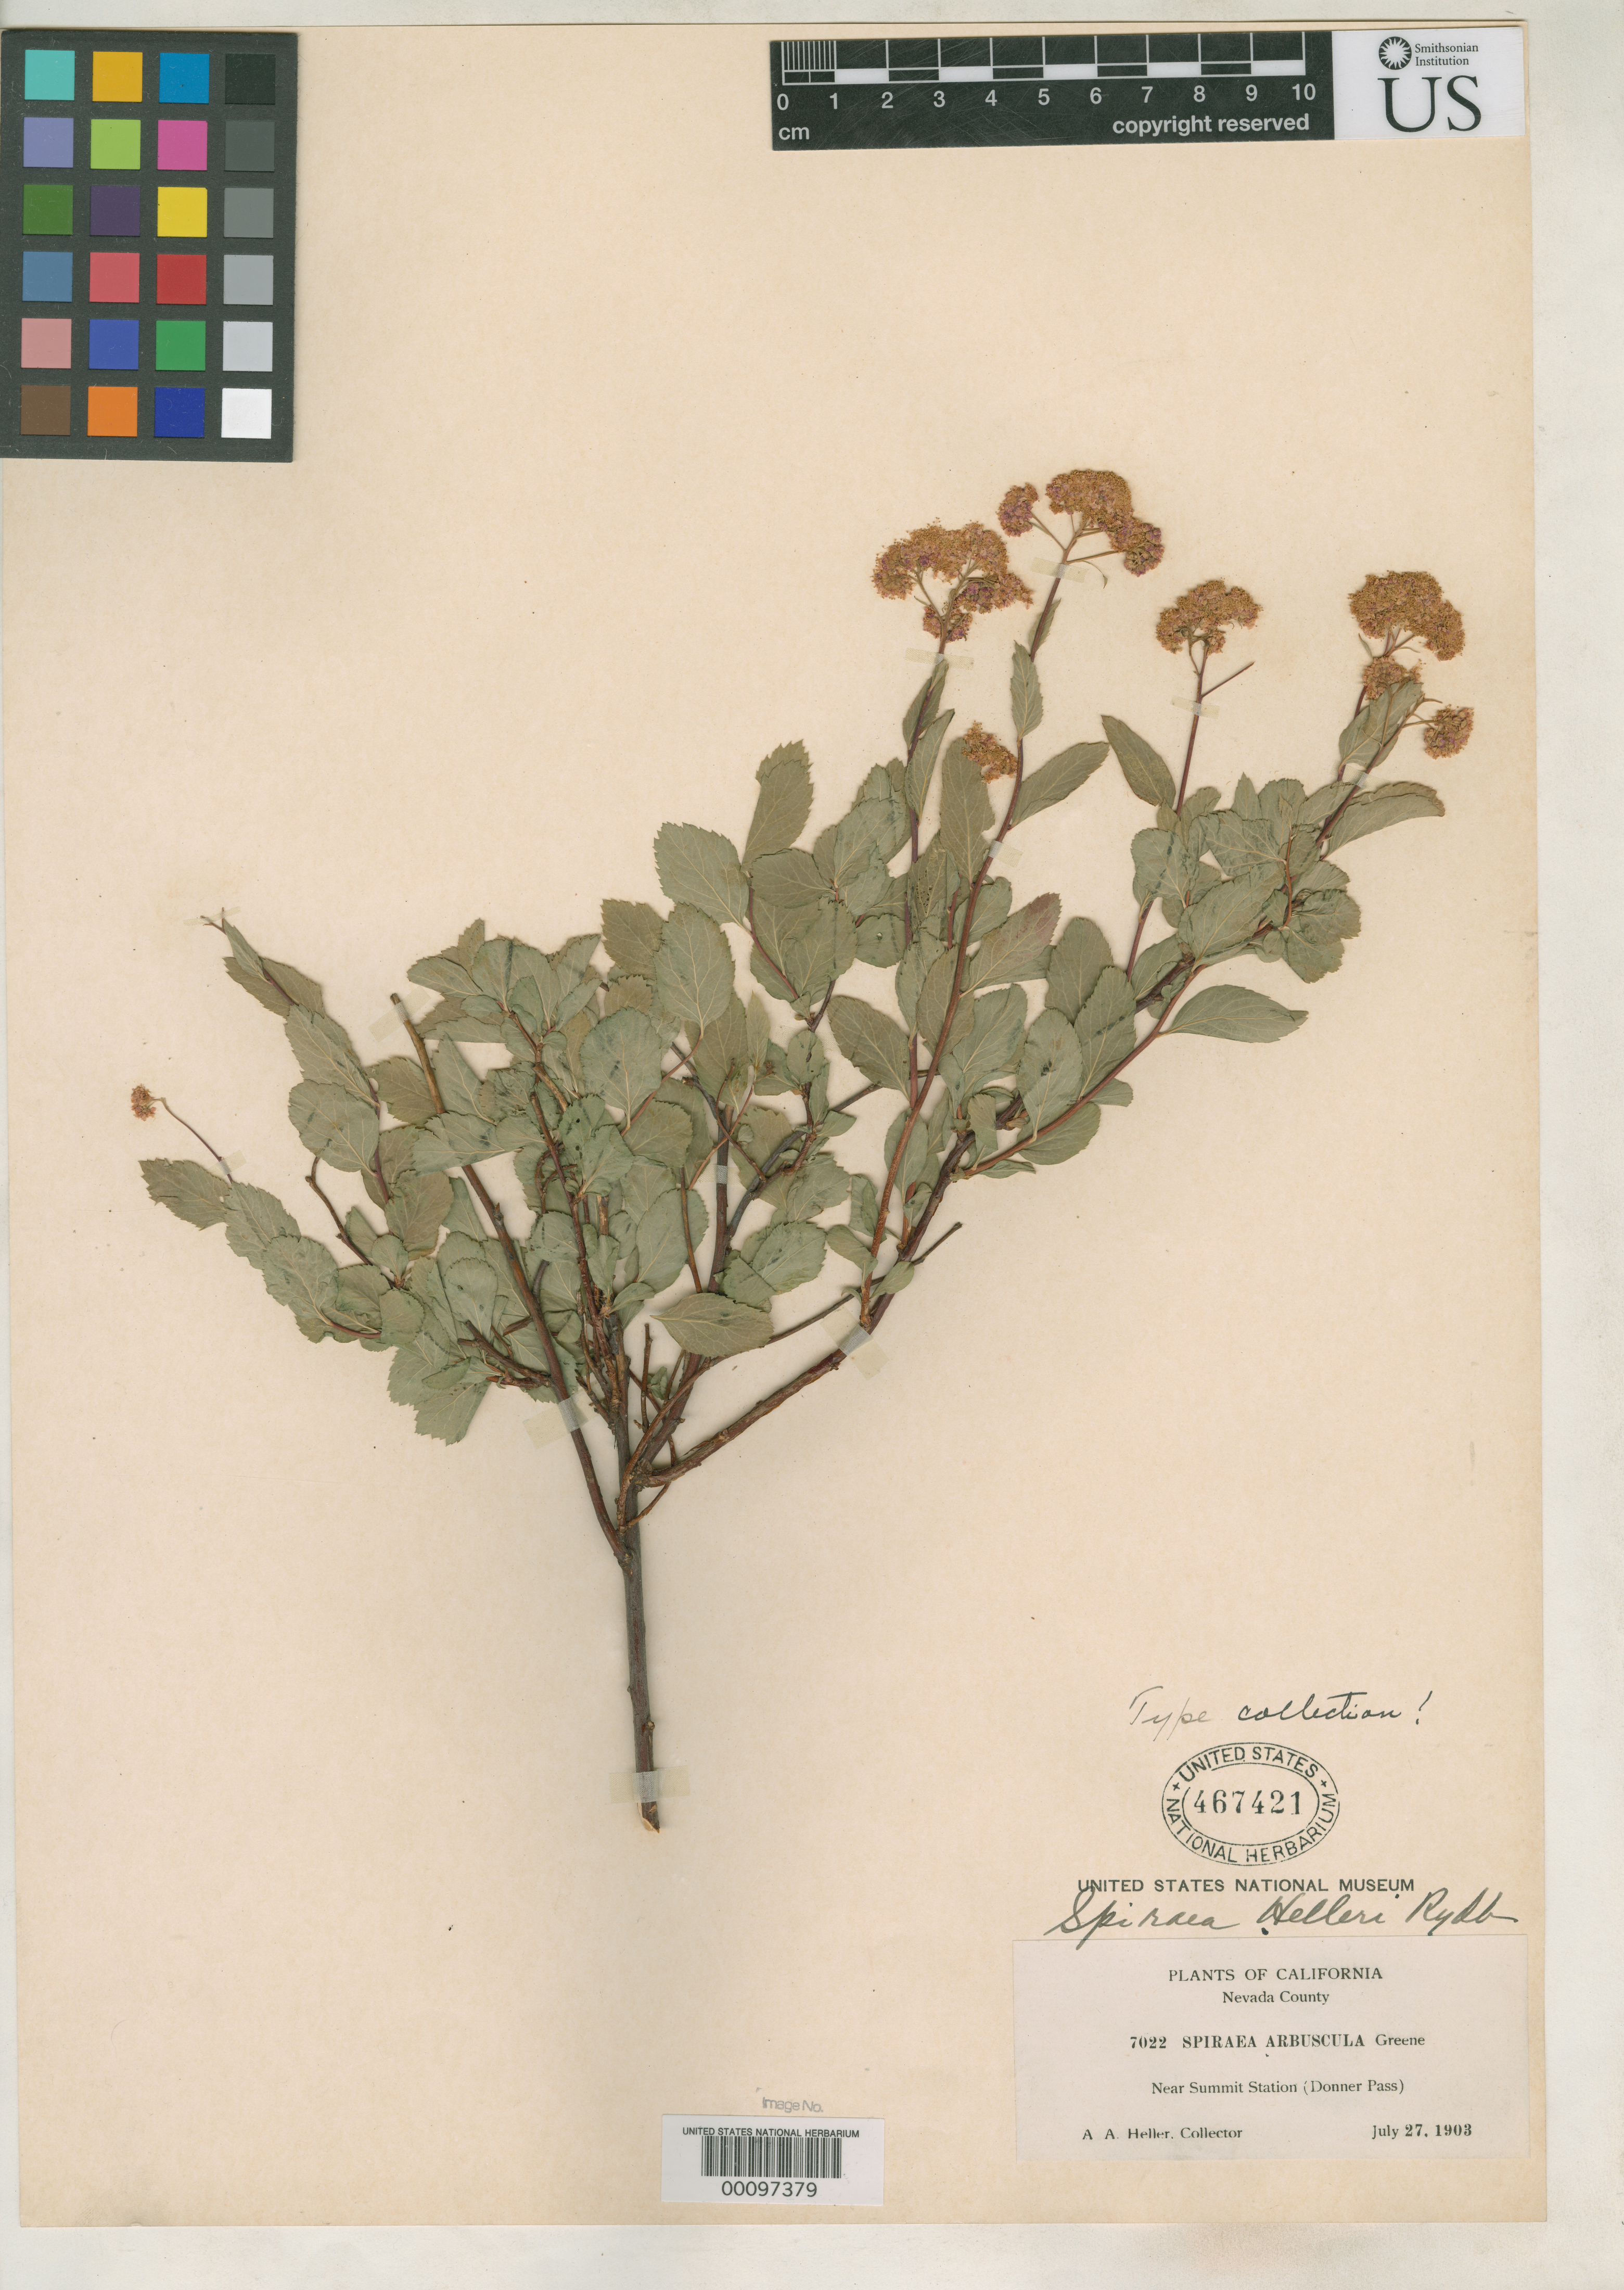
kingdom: Plantae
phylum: Tracheophyta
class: Magnoliopsida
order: Rosales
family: Rosaceae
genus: Spiraea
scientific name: Spiraea helleri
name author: Rydb.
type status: Isotype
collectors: A. A. Heller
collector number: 7022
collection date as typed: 27 Jul 1903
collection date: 1903-07-27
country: United States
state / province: California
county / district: Nevada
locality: Near summit station (Donner Pass).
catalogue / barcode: US 467421